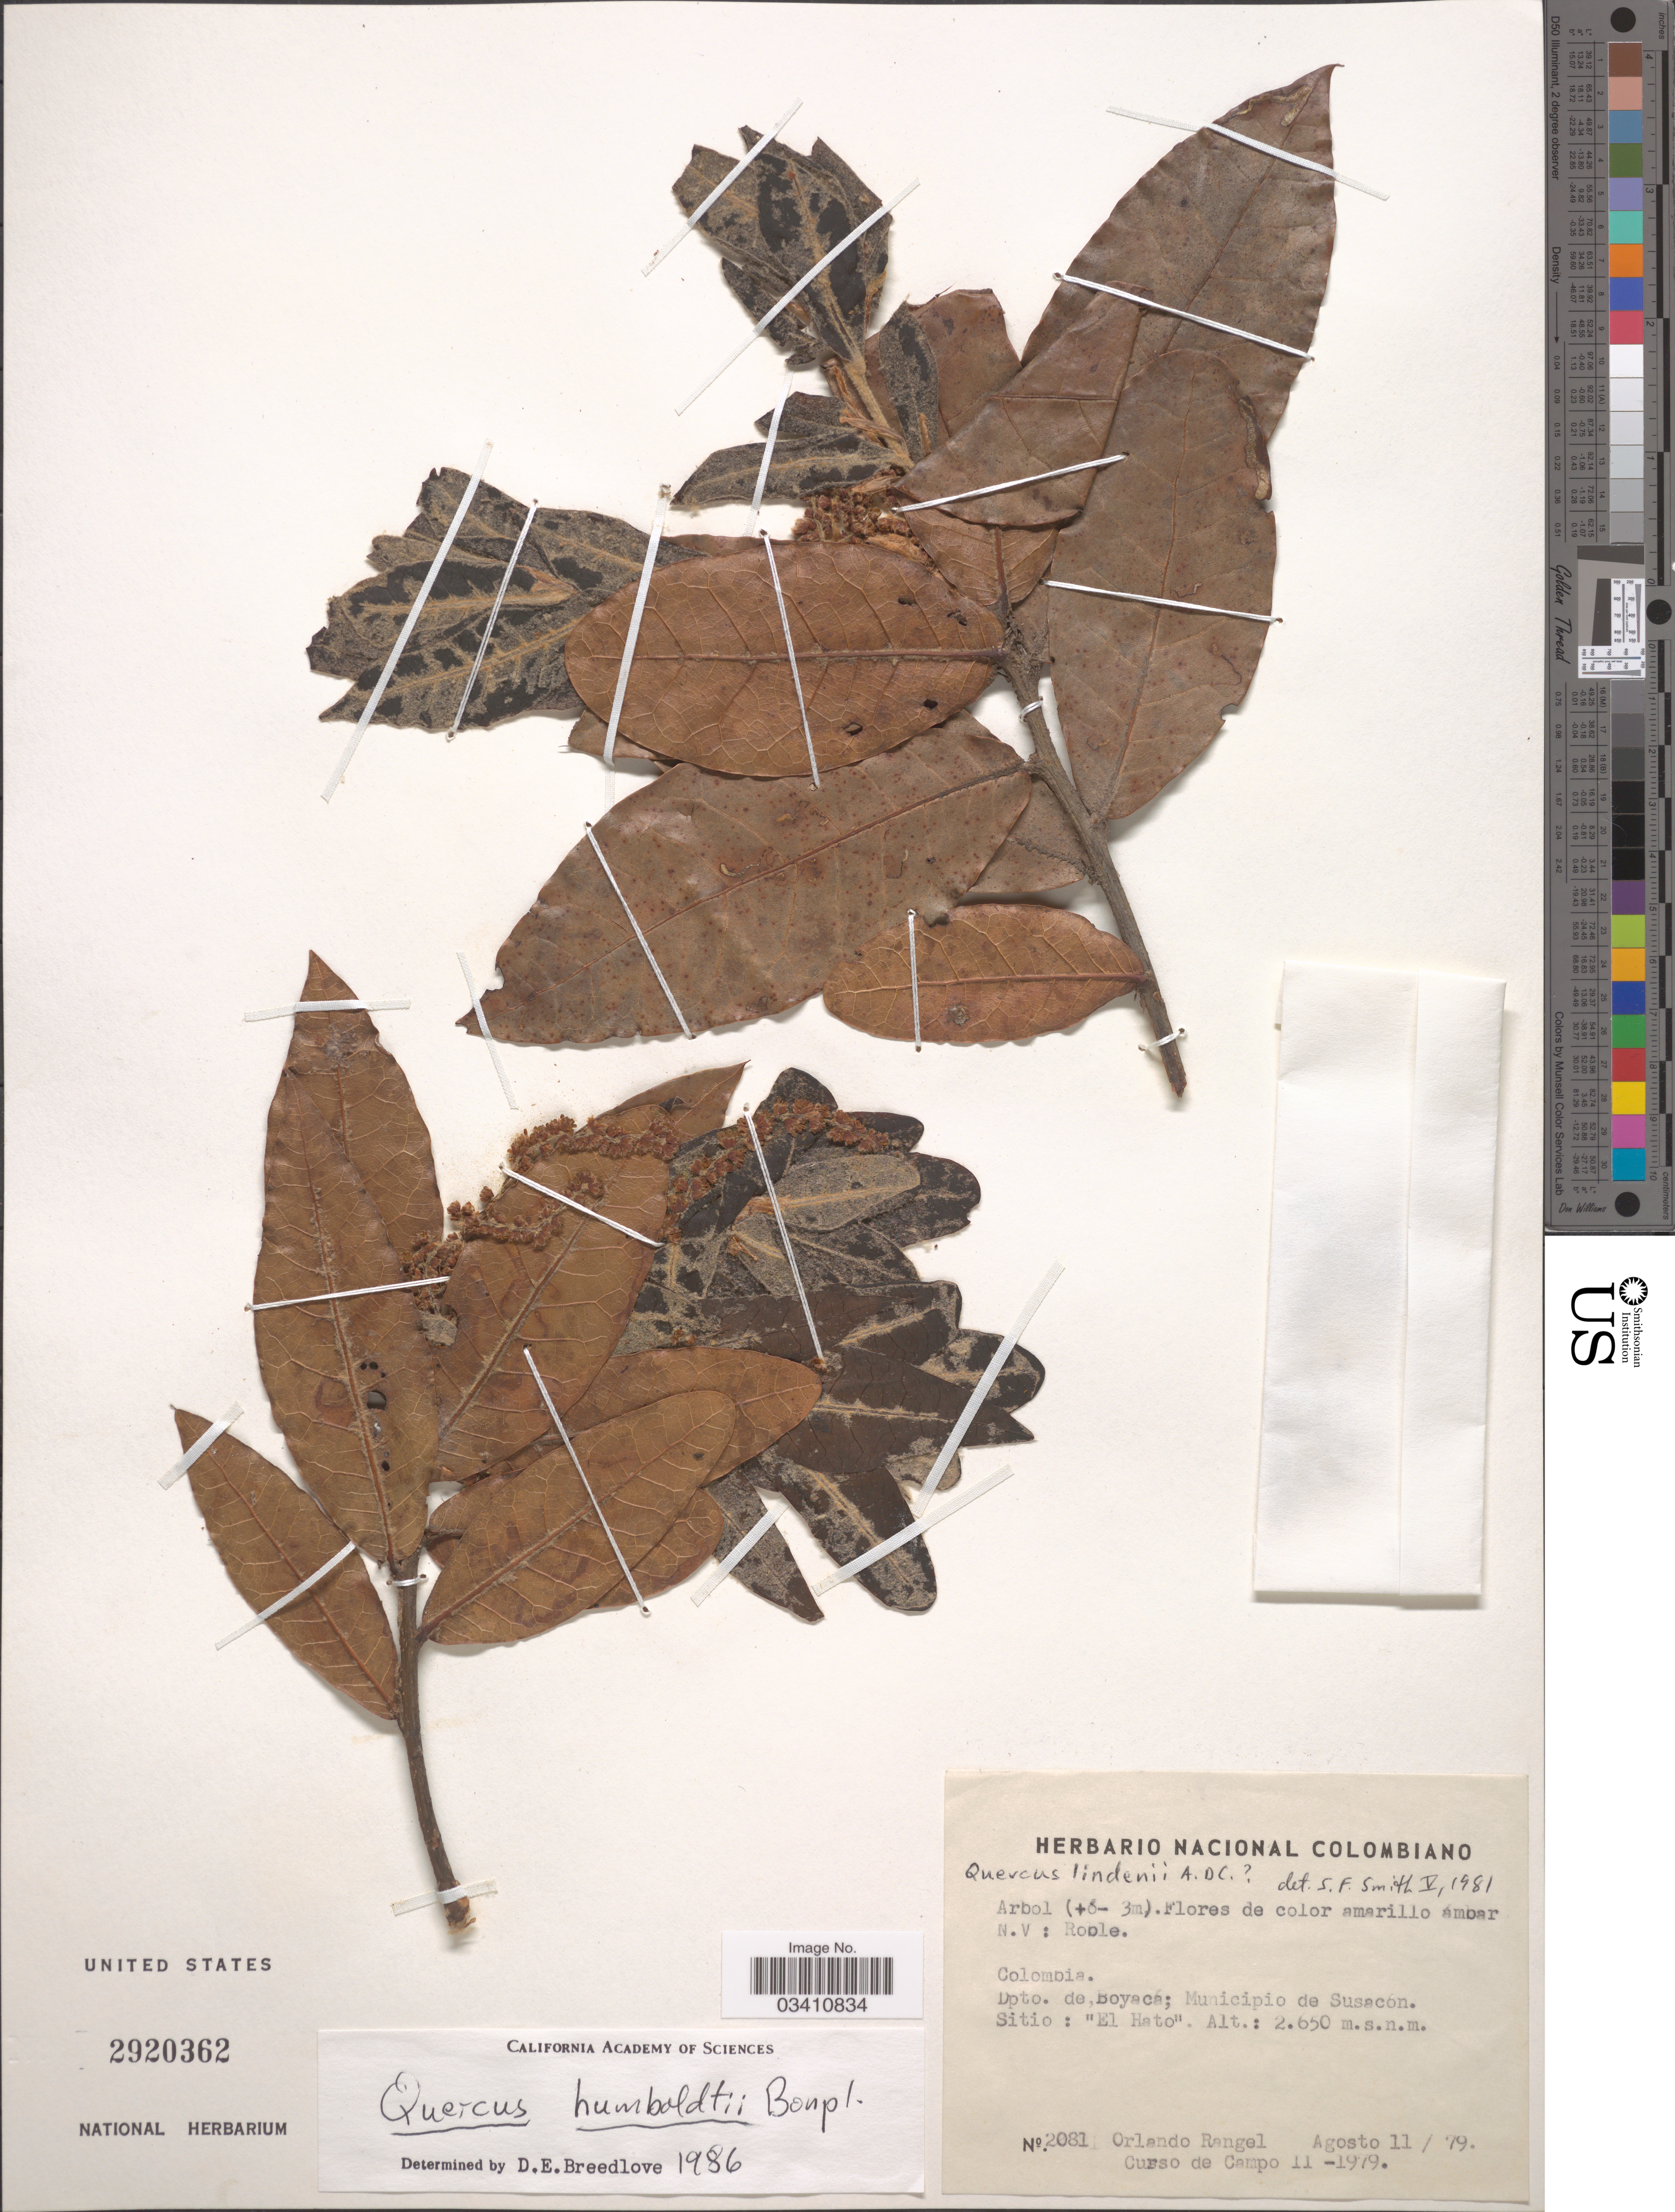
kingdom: Plantae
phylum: Tracheophyta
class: Magnoliopsida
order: Fagales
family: Fagaceae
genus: Quercus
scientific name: Quercus humboldtii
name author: Bonpl.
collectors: O. Rangel & Curso de Campo 2-1979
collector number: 2081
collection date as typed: Transcribed d/m/y: 11/8/79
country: Colombia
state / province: Boyacá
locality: Dpto. de Boyacá; Municipio de Susacón. Sitio: "El Hato".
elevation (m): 2650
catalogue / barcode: US 2920362